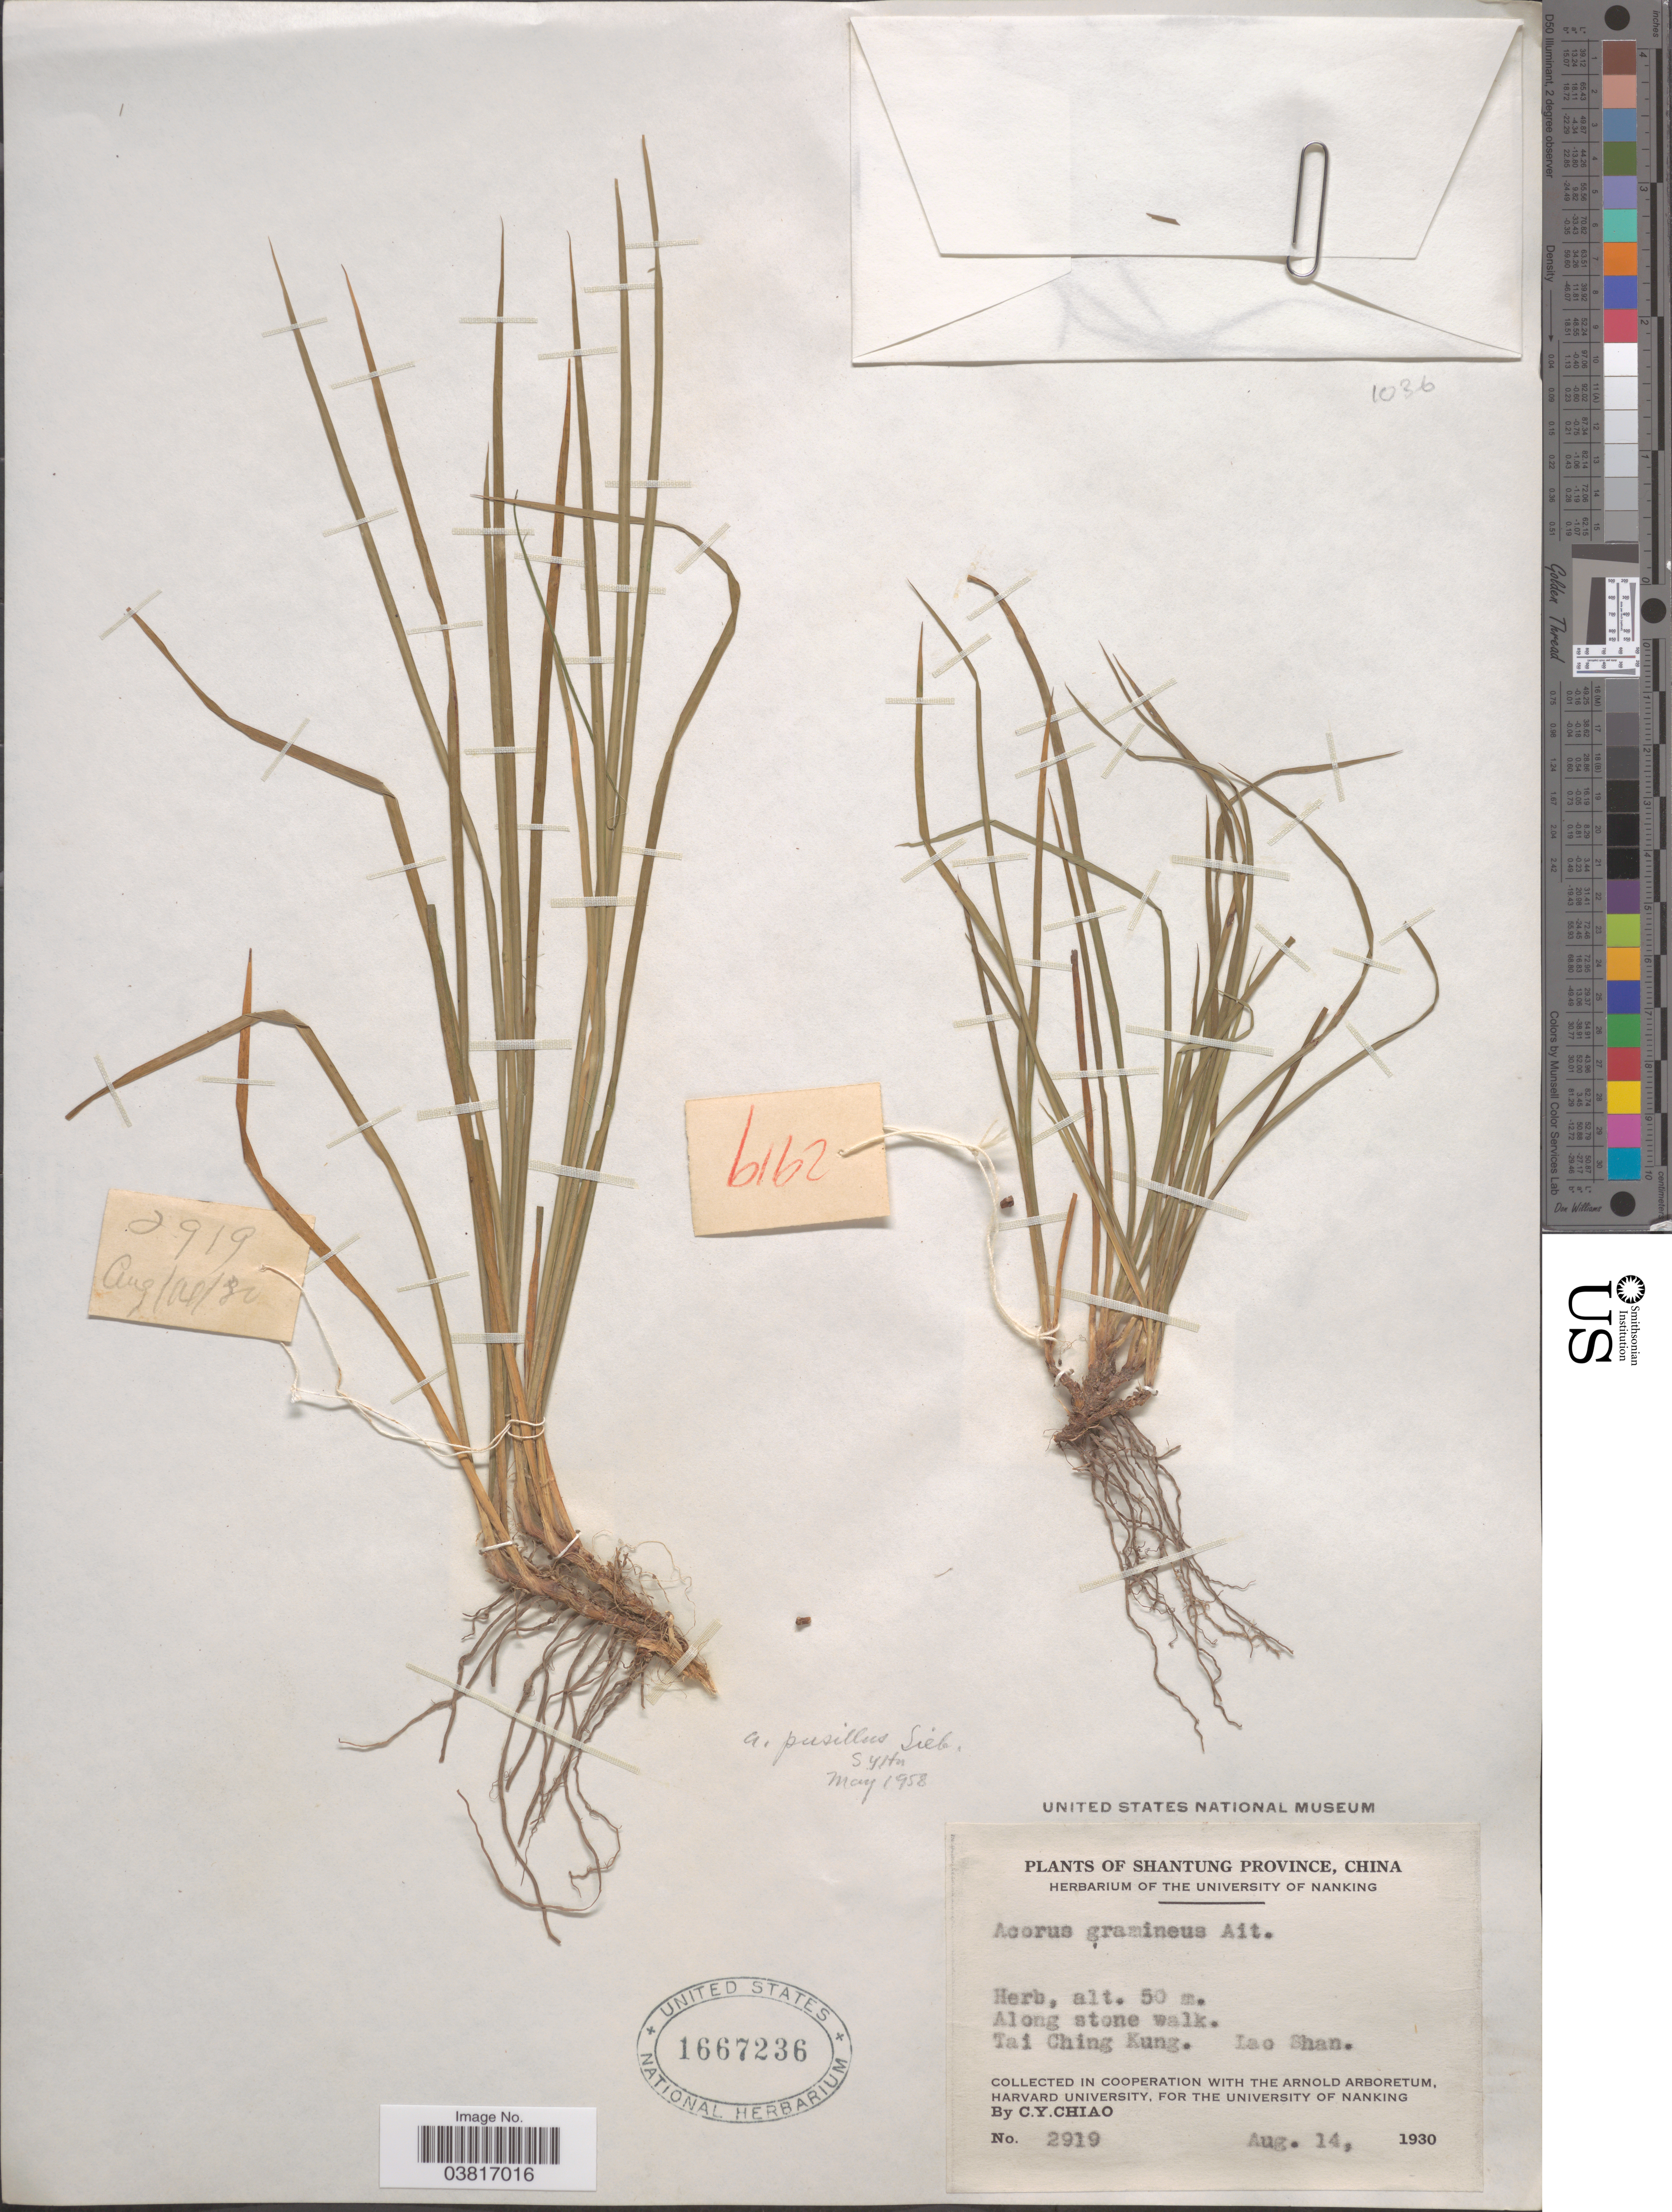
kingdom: Plantae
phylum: Tracheophyta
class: Liliopsida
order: Acorales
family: Acoraceae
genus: Acorus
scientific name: Acorus gramineus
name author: Sol. ex Aiton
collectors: C. Y. Chiao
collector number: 2919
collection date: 1930-08-14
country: China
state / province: Shandong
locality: Shantung Province. Tai Ching Kung. Lao Shan.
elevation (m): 50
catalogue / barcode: US 1667236